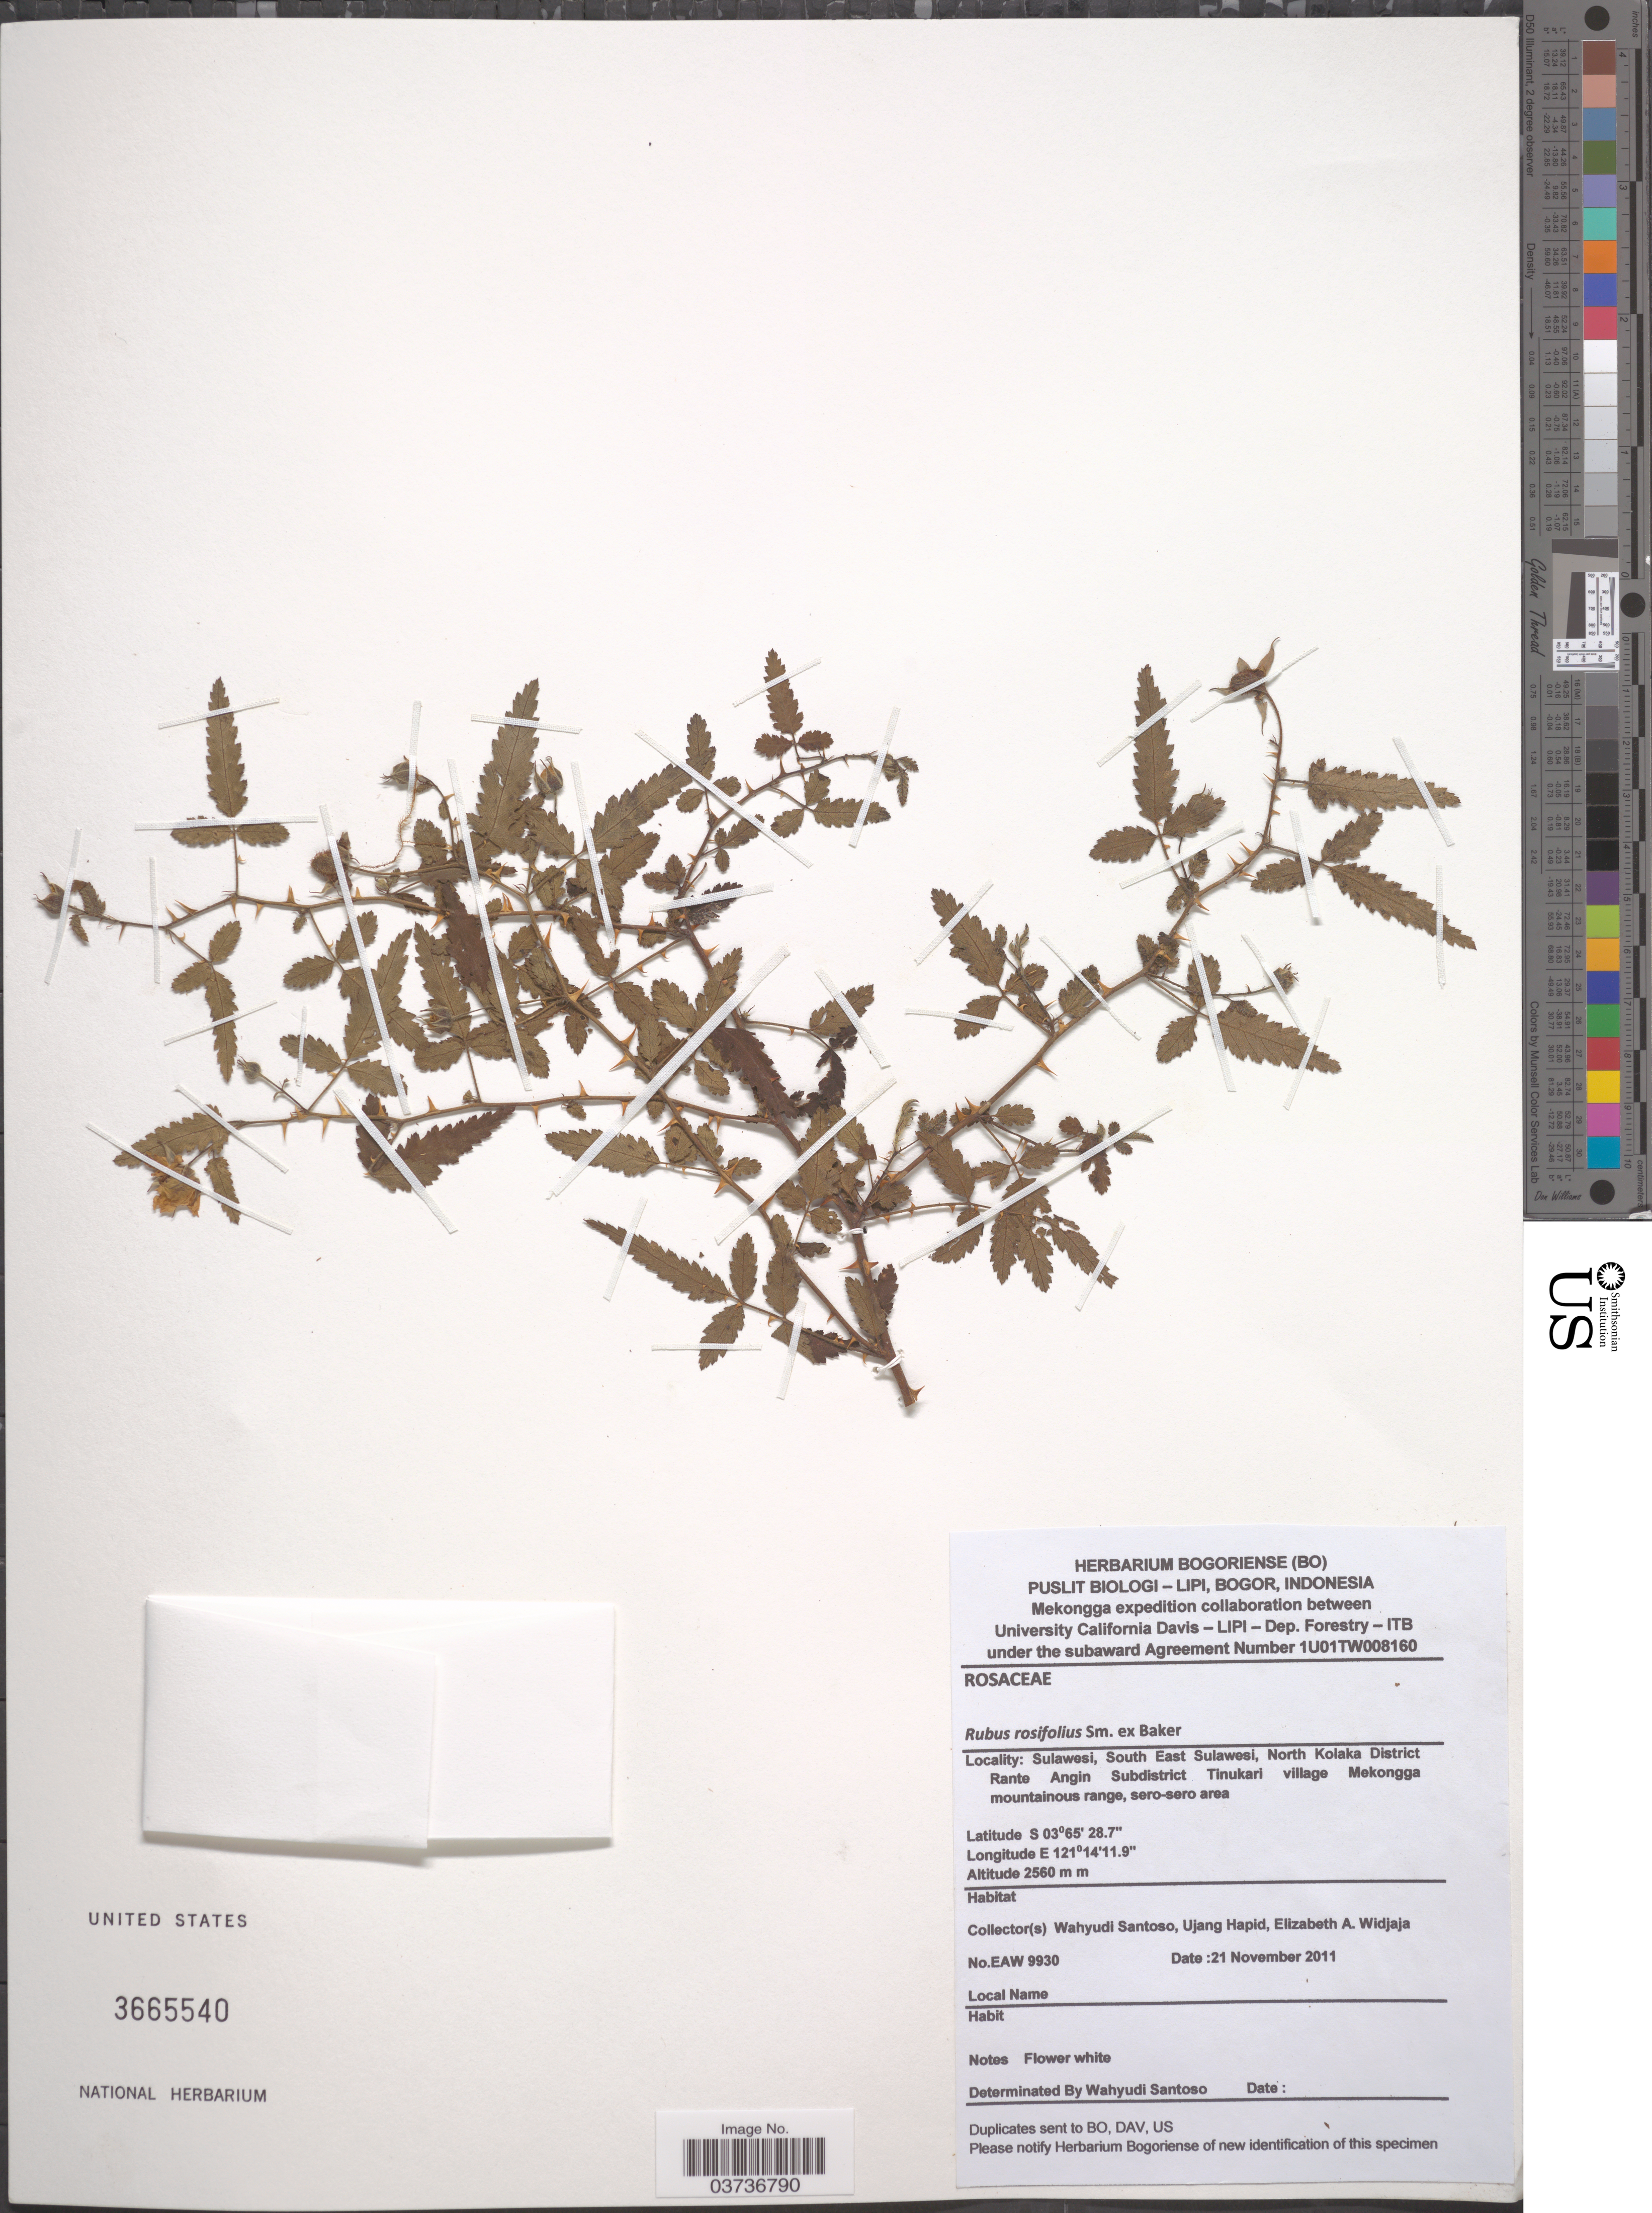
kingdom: Plantae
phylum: Tracheophyta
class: Magnoliopsida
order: Rosales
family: Rosaceae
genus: Rubus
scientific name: Rubus rosaefolius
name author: Sm.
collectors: W. Santoso, U. Hapid & E. A. Widjaja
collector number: EAW9930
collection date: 2011-11-21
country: Indonesia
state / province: Sulawesi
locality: South East Sulawesi, North Kolaka District Rante Angin Subdistrict Tinukari village Mekongga mountainous range, sero-sero area.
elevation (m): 2560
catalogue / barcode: US 3665540